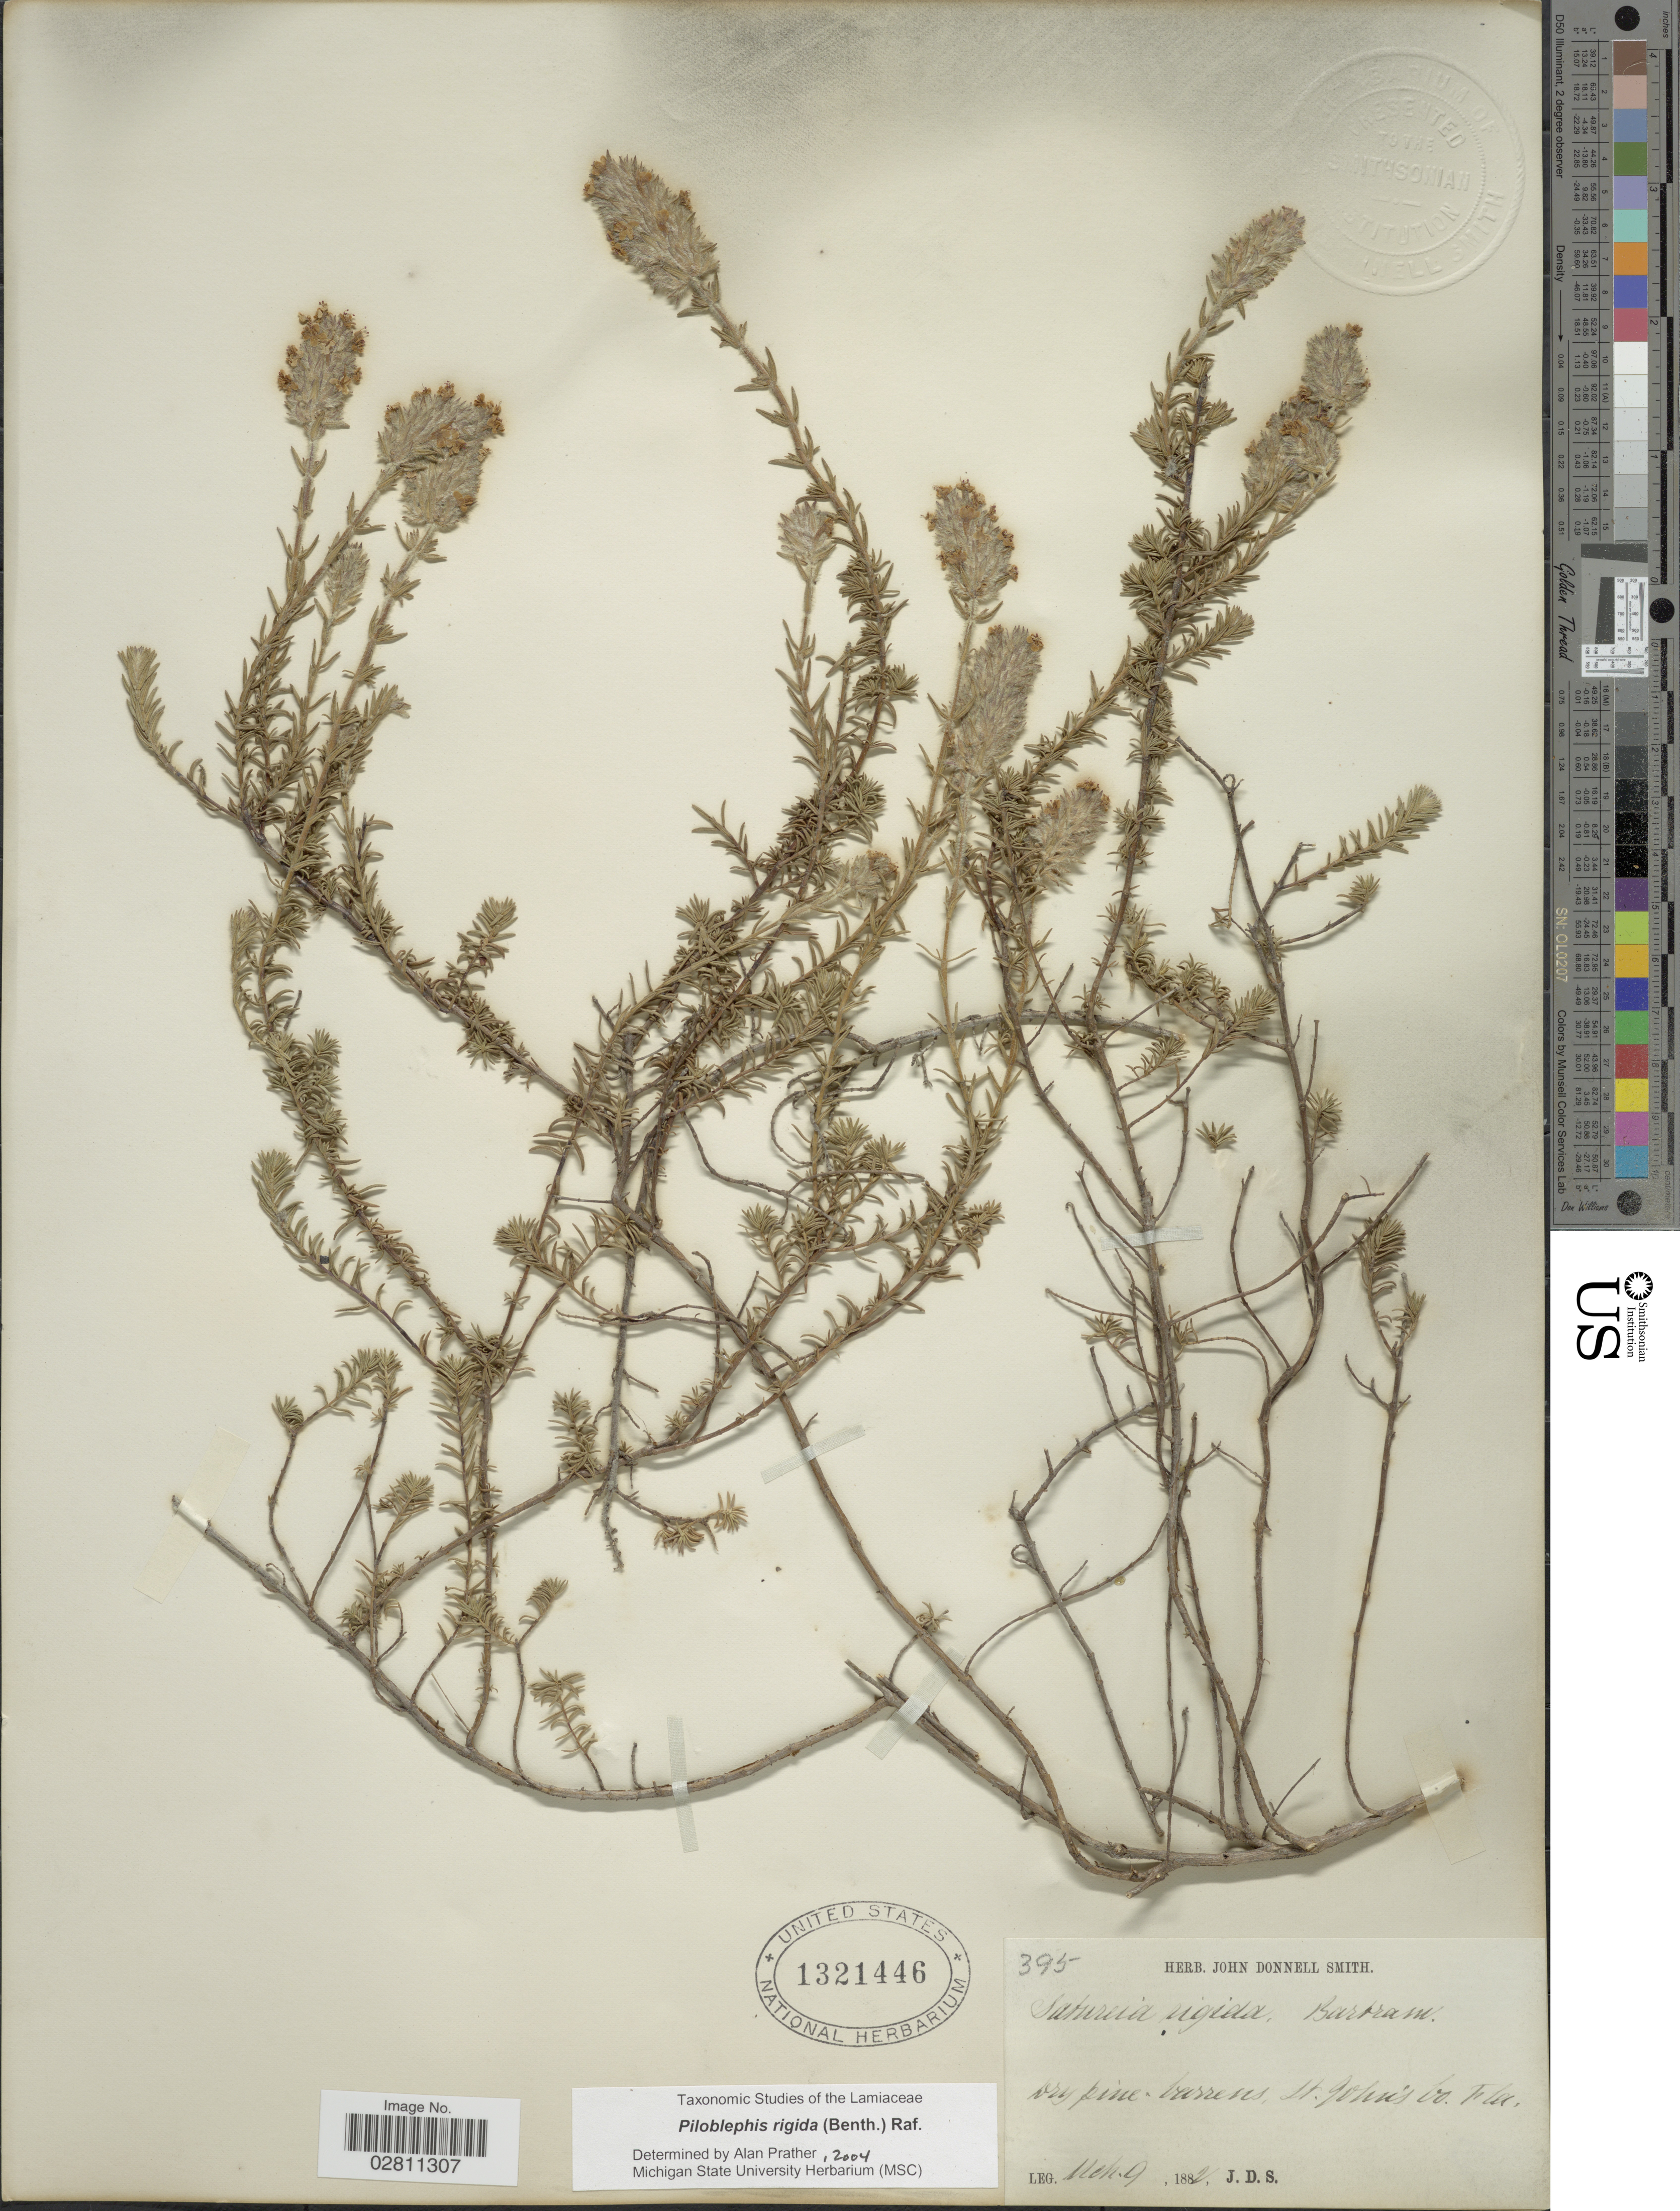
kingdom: Plantae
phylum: Tracheophyta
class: Magnoliopsida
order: Lamiales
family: Lamiaceae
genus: Piloblephis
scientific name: Piloblephis rigida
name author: (Bartram ex Benth.) Raf.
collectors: J. Donnell Smith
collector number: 395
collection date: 1882-03-09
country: United States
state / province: Florida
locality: St. John's Co.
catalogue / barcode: US 1321446